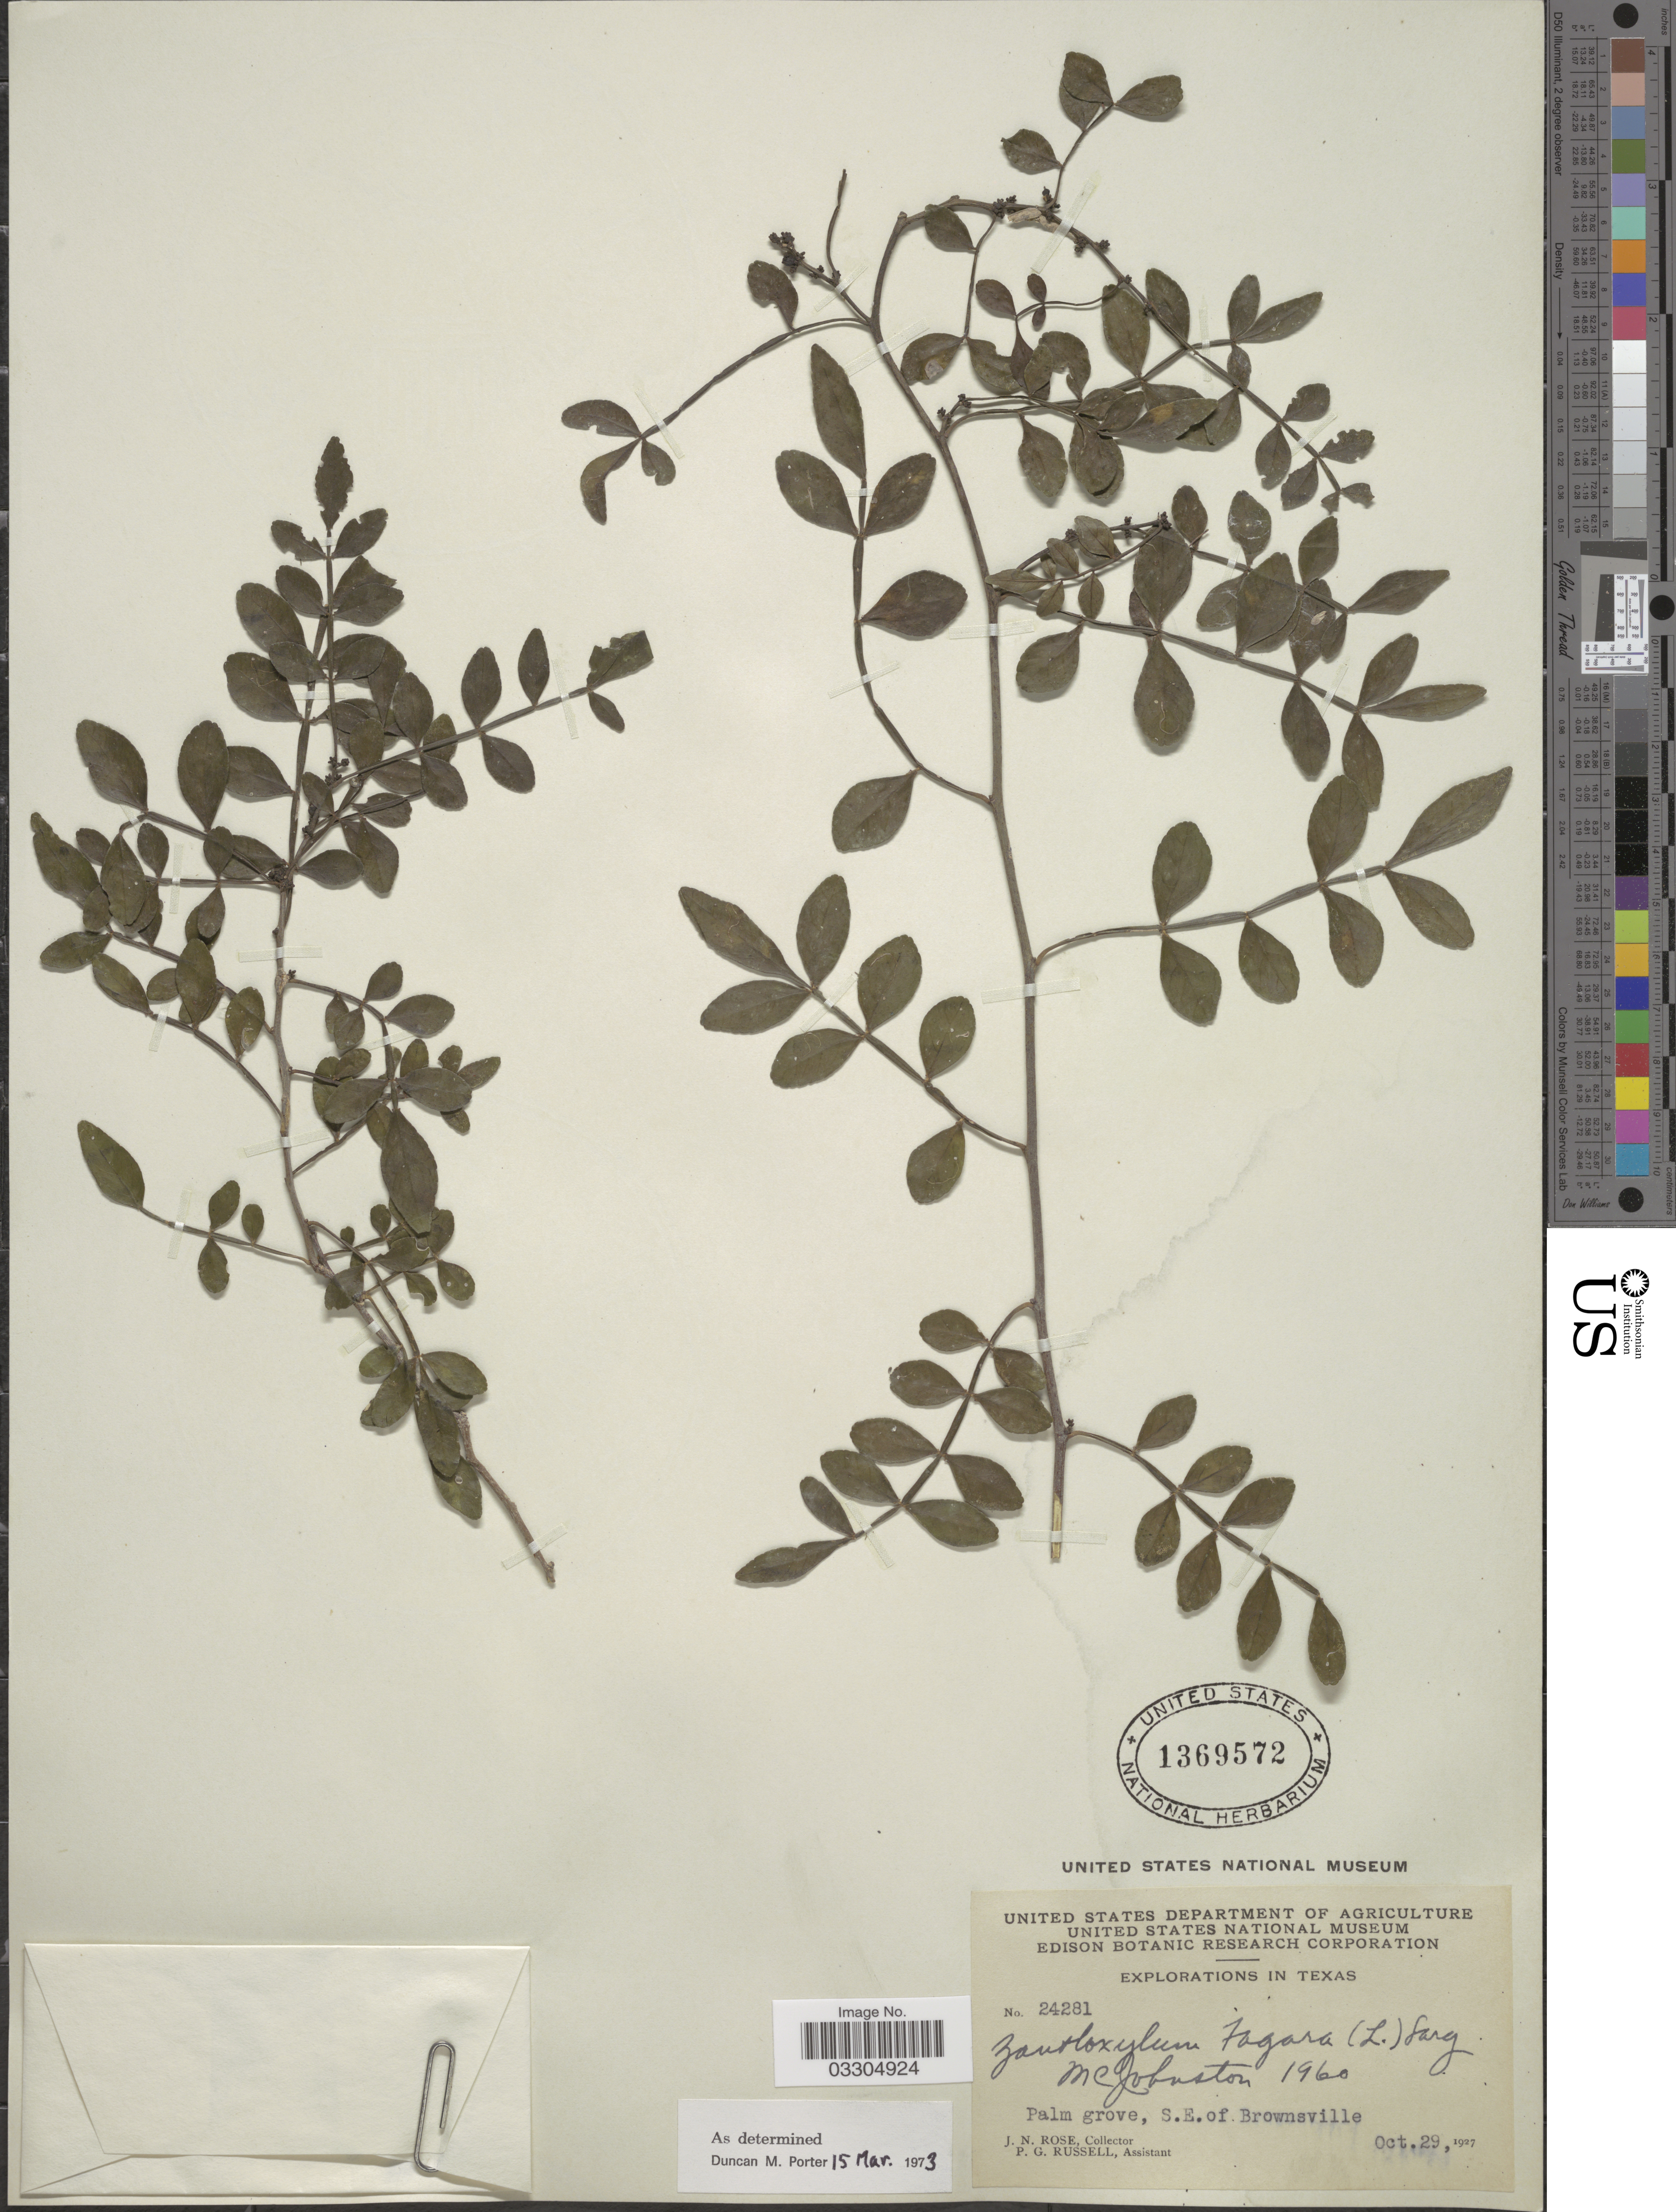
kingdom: Plantae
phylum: Tracheophyta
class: Magnoliopsida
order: Sapindales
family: Rutaceae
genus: Zanthoxylum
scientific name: Zanthoxylum fagara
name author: (L.) Sarg.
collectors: J. N. Rose & P. G. Russell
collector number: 24281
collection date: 1927-10-29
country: United States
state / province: Texas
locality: Palm Grove, S.E. of Brownsville.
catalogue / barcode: US 1369572